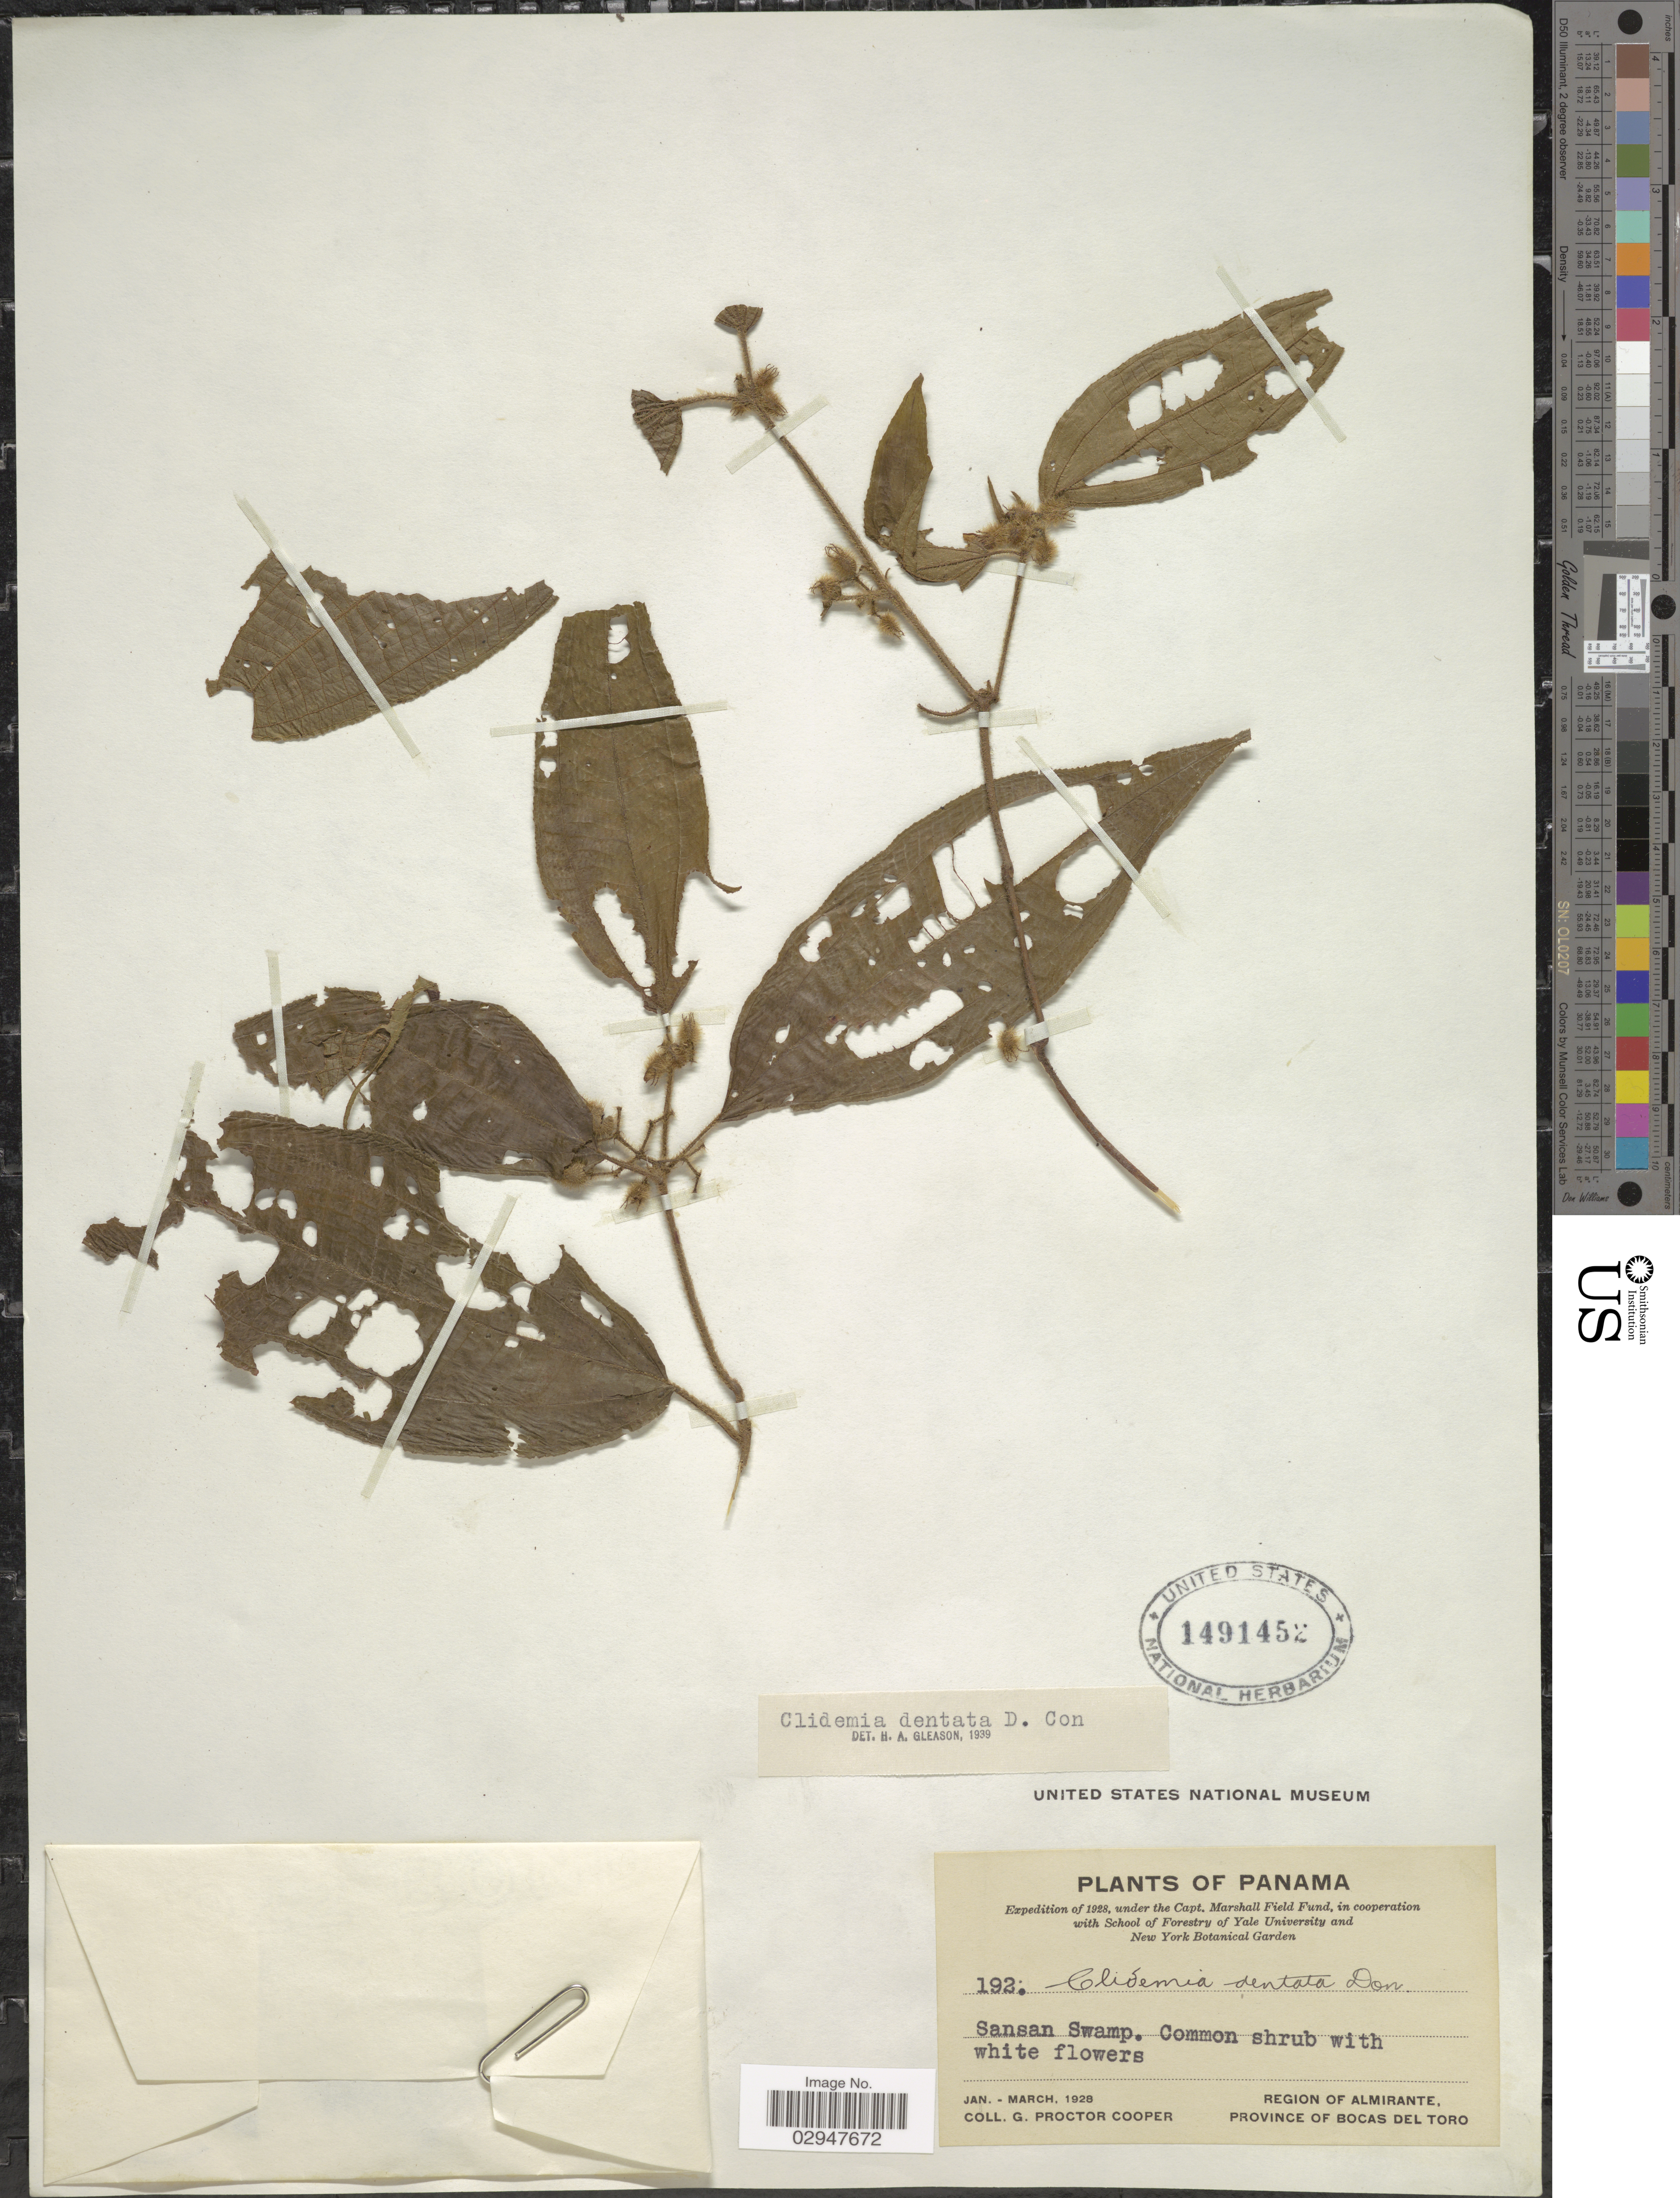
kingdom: Plantae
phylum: Tracheophyta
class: Magnoliopsida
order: Myrtales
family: Melastomataceae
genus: Clidemia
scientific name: Clidemia dentata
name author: D. Don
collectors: G. Cooper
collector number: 192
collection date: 1928-01/1928-03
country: Panama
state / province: Bocas del Toro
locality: Sansan Swamp. Region of Almirante.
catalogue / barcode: US 1491452